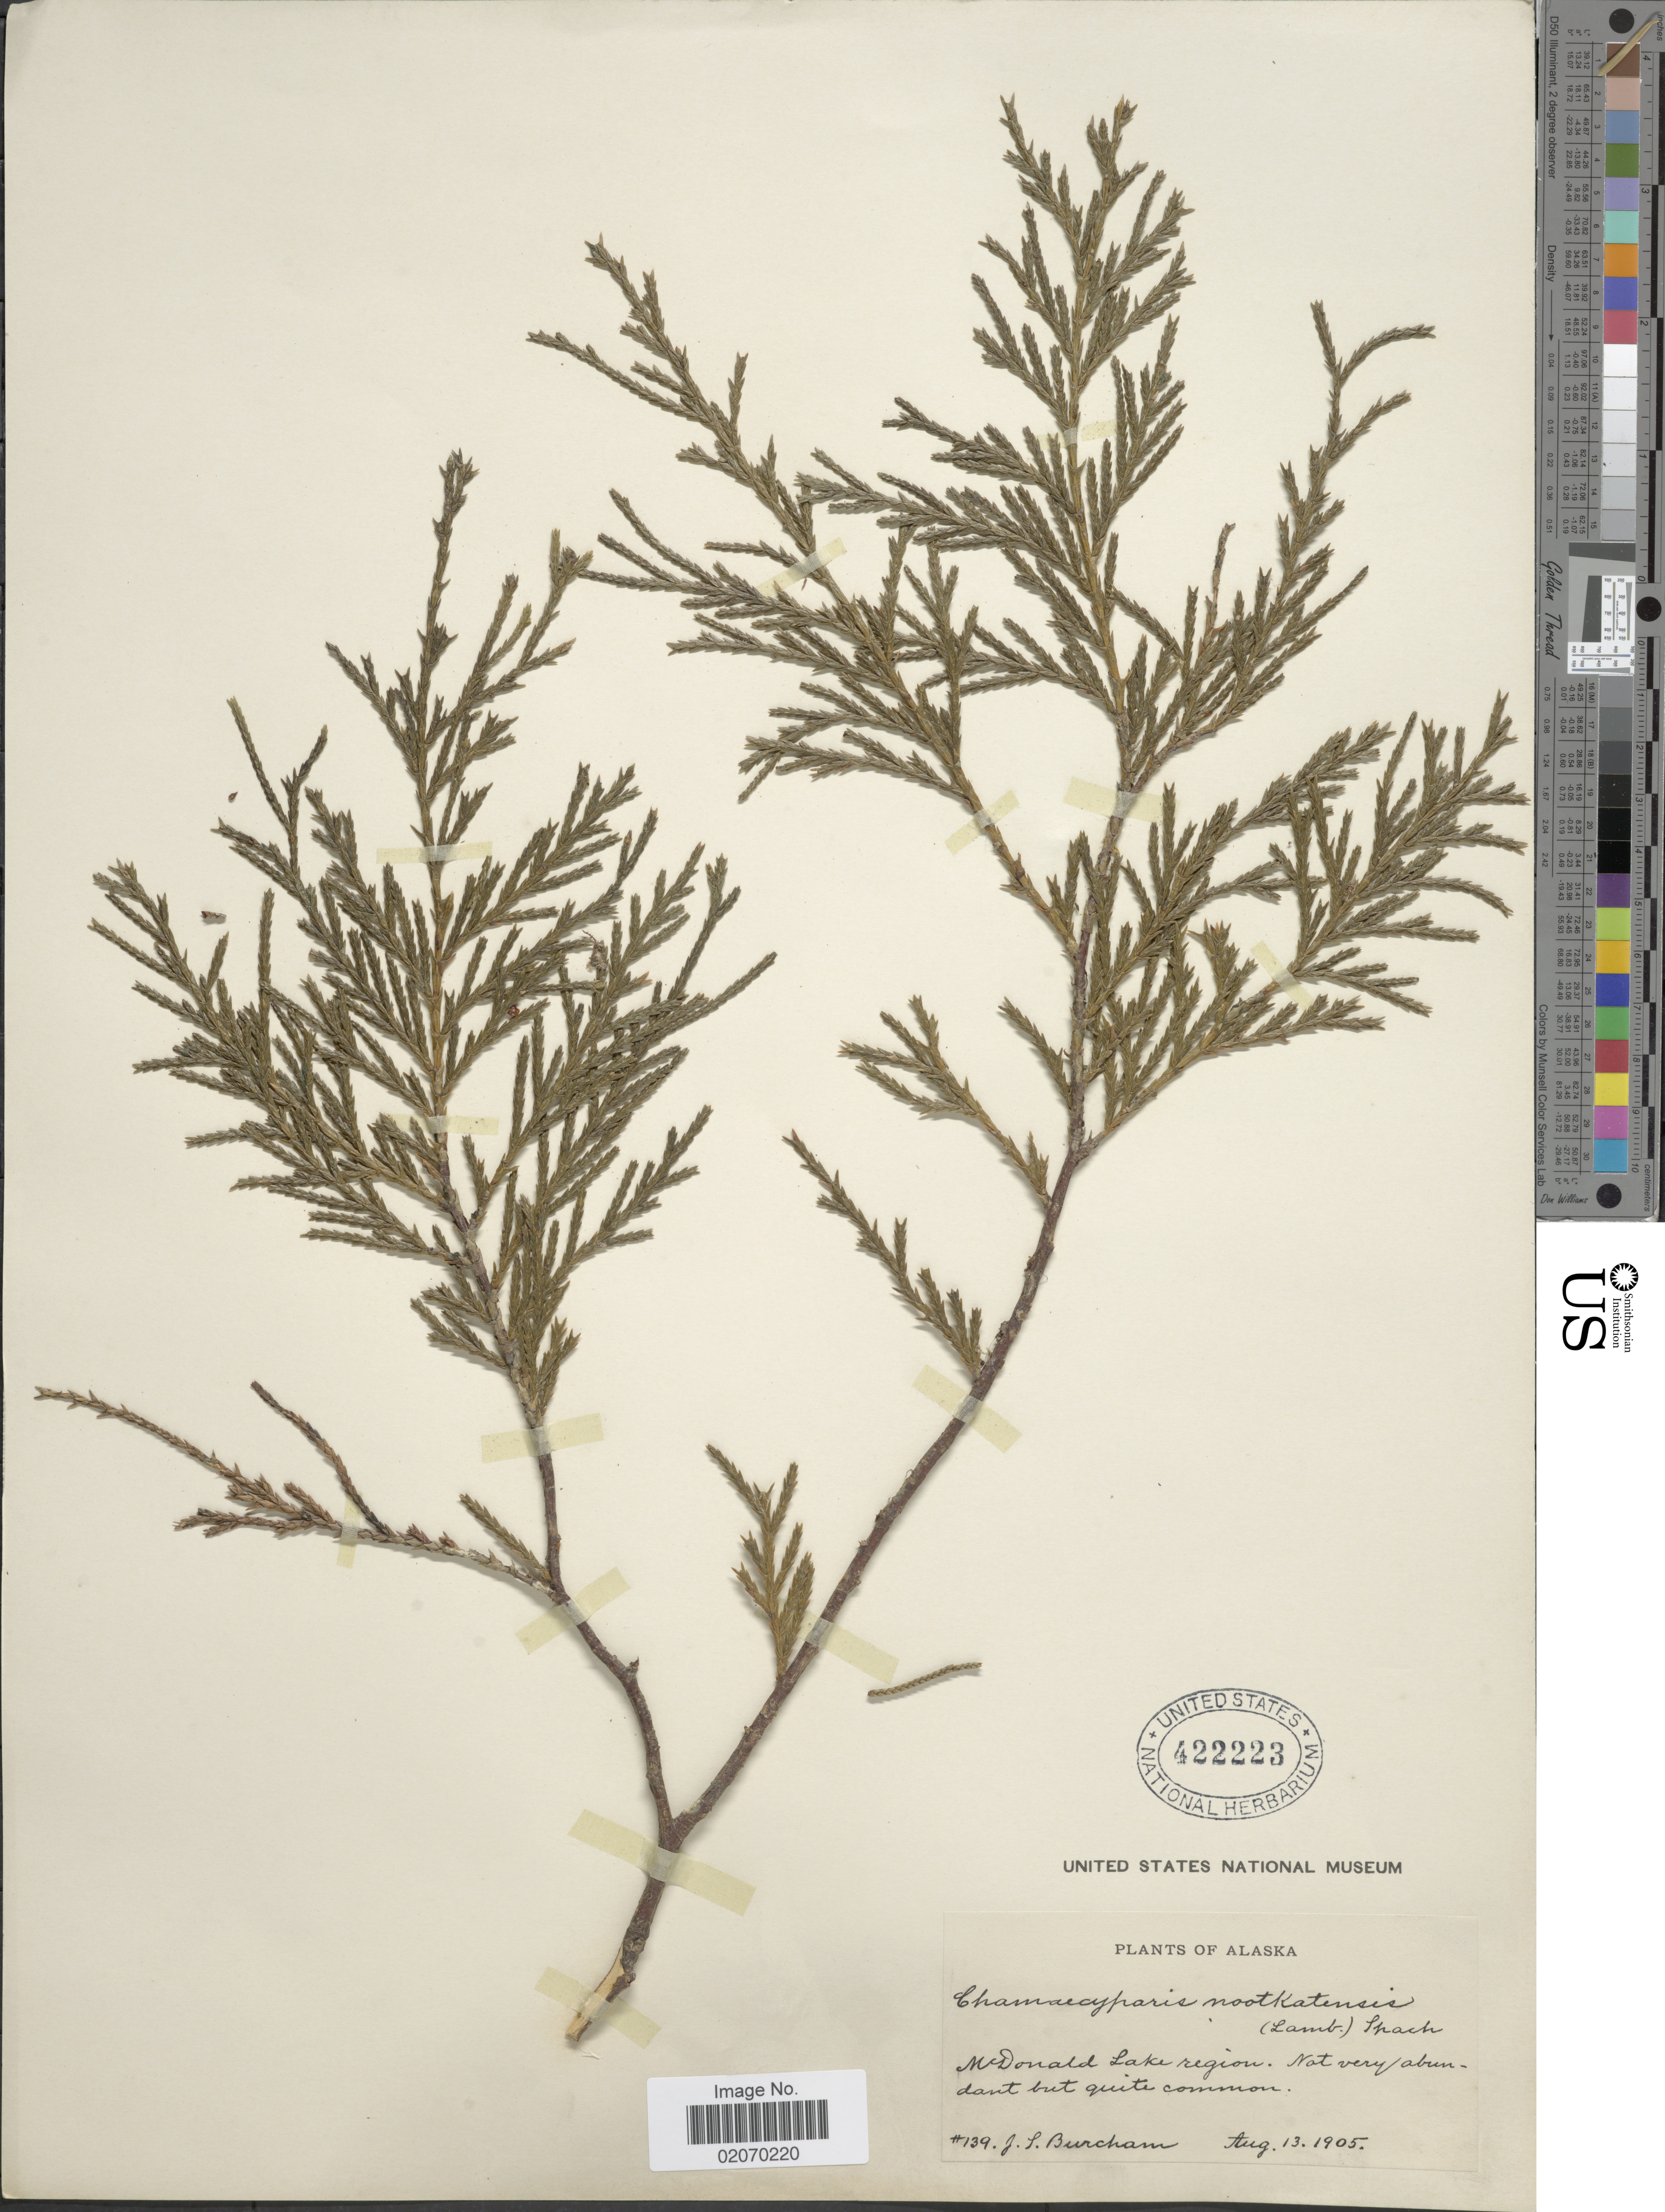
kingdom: Plantae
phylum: Tracheophyta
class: Pinopsida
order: Pinales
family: Cupressaceae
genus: Chamaecyparis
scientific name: Chamaecyparis nootkatensis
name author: (D. Don) Spach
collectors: J. Burcham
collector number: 139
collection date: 1905-08-13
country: United States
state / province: Alaska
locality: McDonald Lake Region.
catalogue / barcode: US 422223